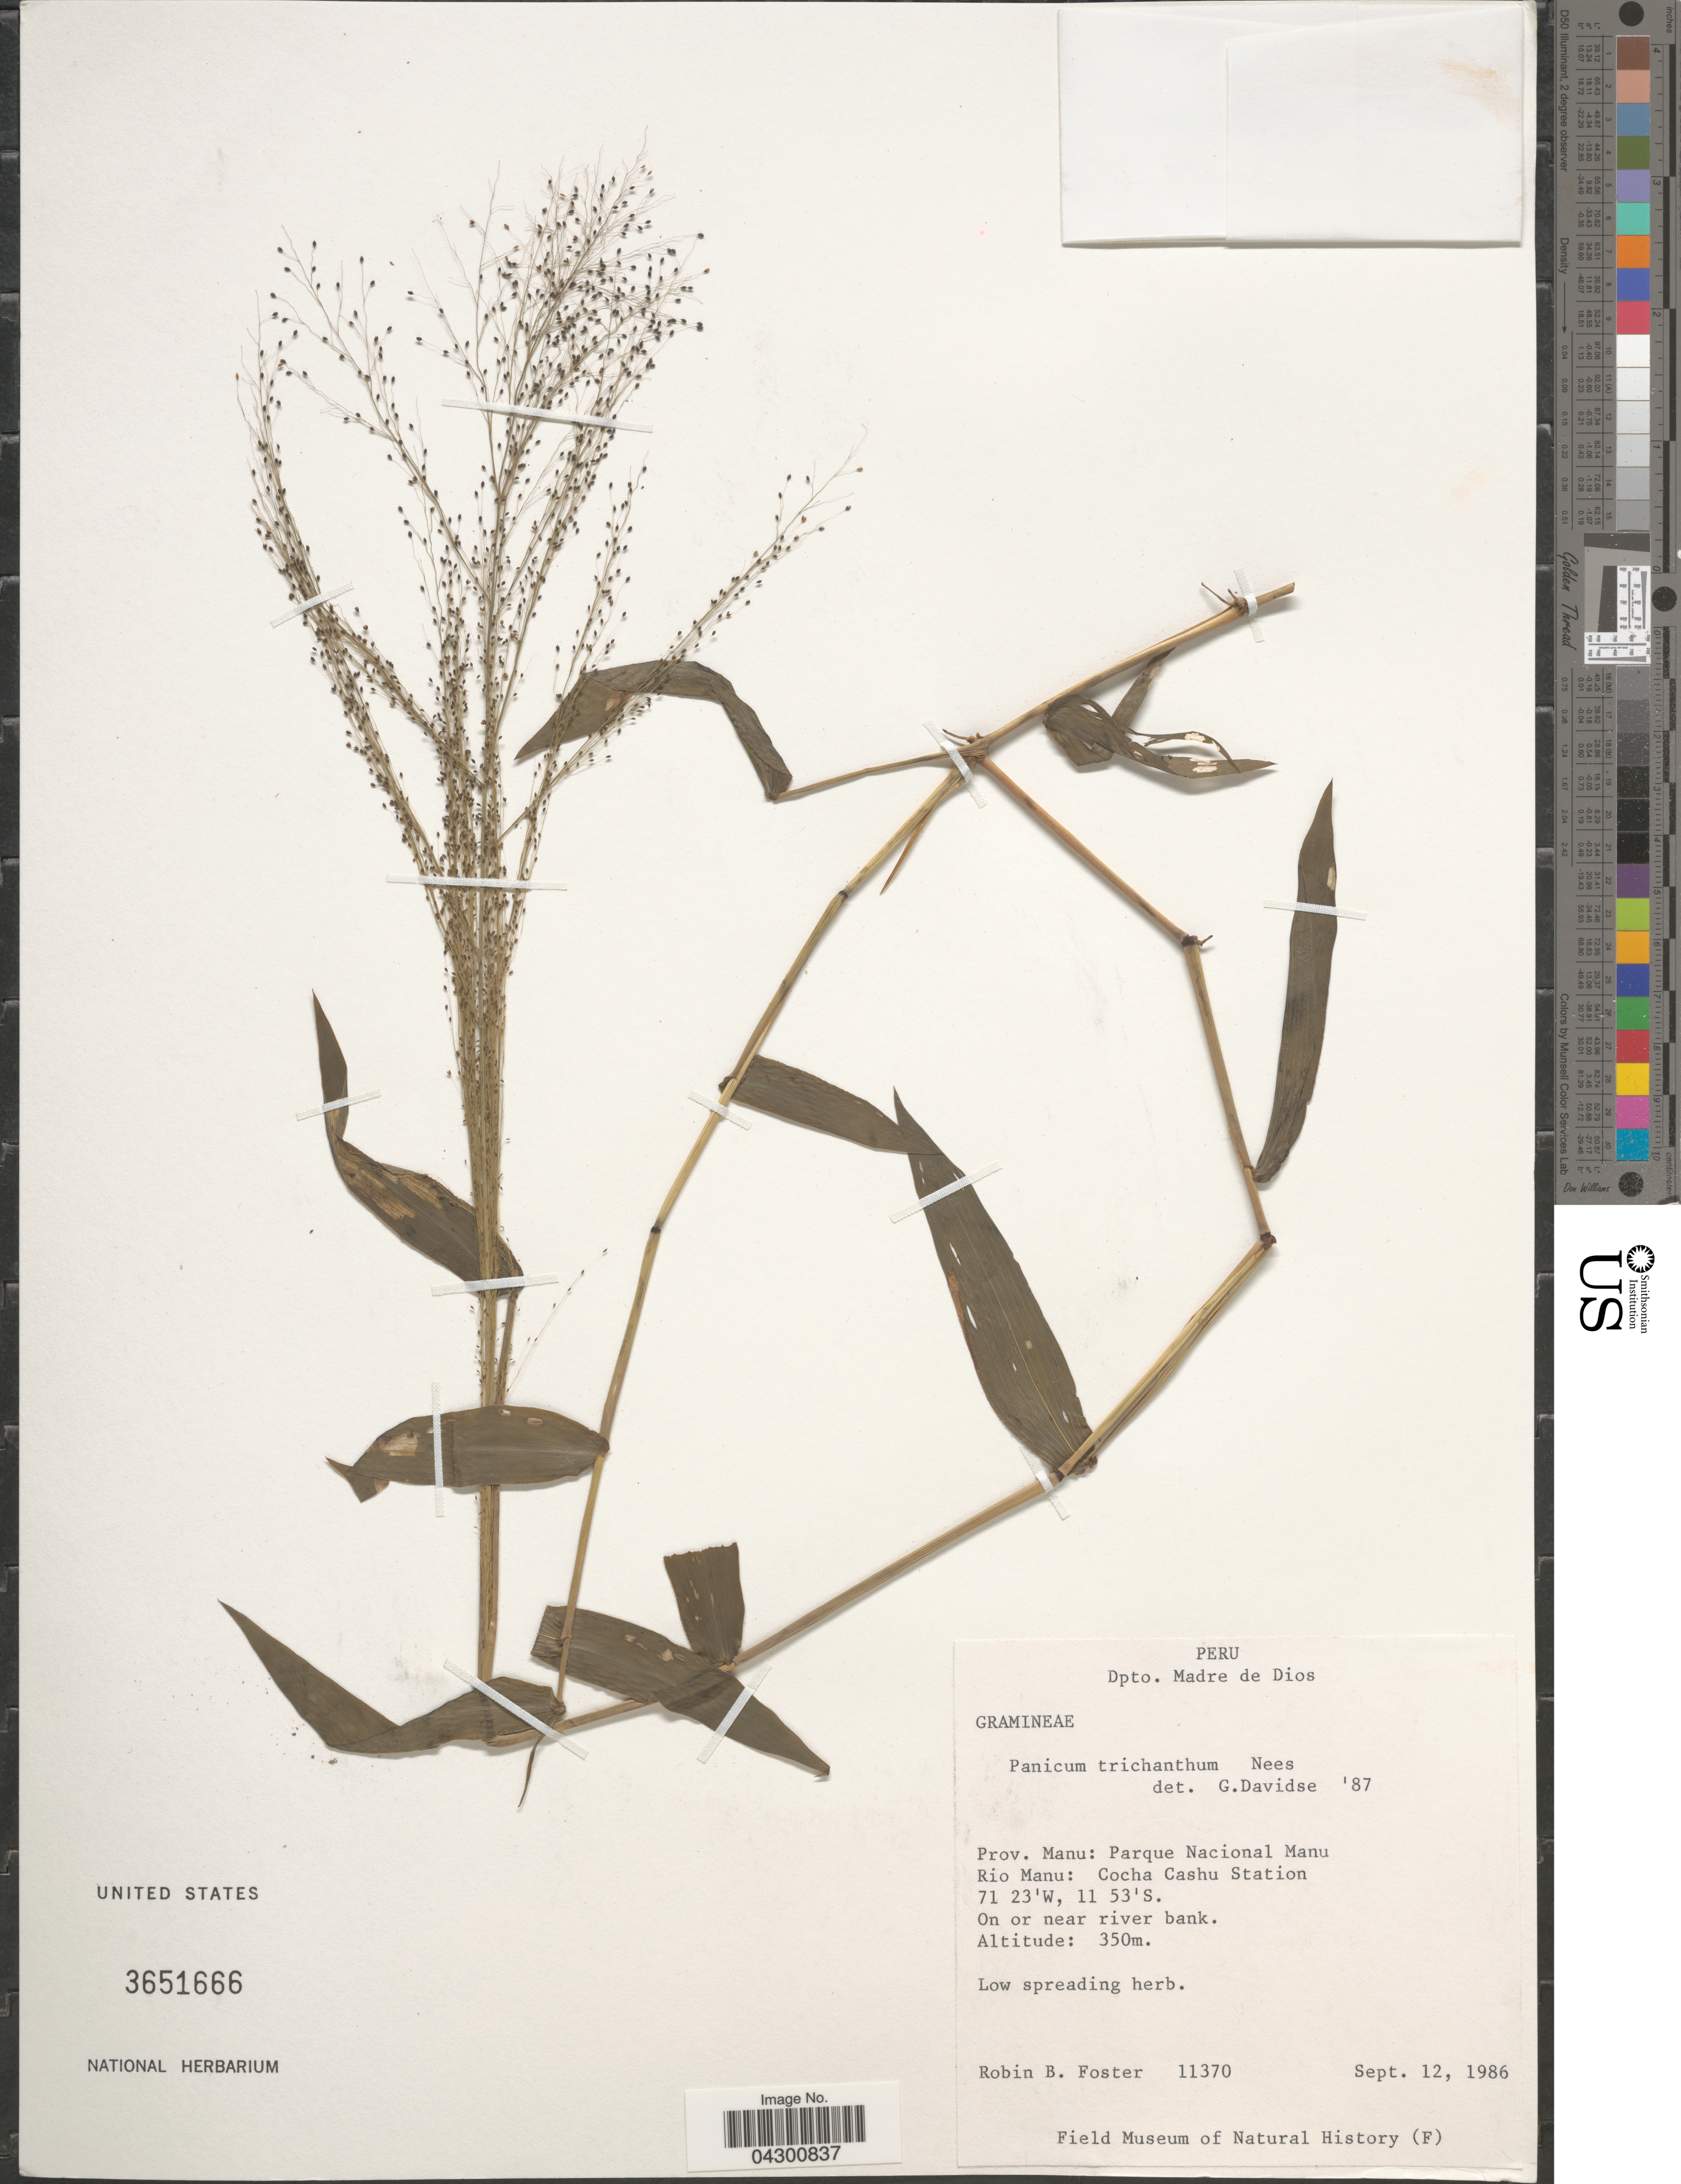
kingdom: Plantae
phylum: Tracheophyta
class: Liliopsida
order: Poales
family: Poaceae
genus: Panicum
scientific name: Panicum trichanthum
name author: Nees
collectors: R. B. Foster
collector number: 11370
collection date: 1986-09-12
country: Peru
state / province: Madre de Dios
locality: Dpto. Madre de Dios. Prov. Manu: Parque Nacional Manu. Rio Manu: Cocha Cashu Station. On or near river bank.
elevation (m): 350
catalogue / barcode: US 3651666